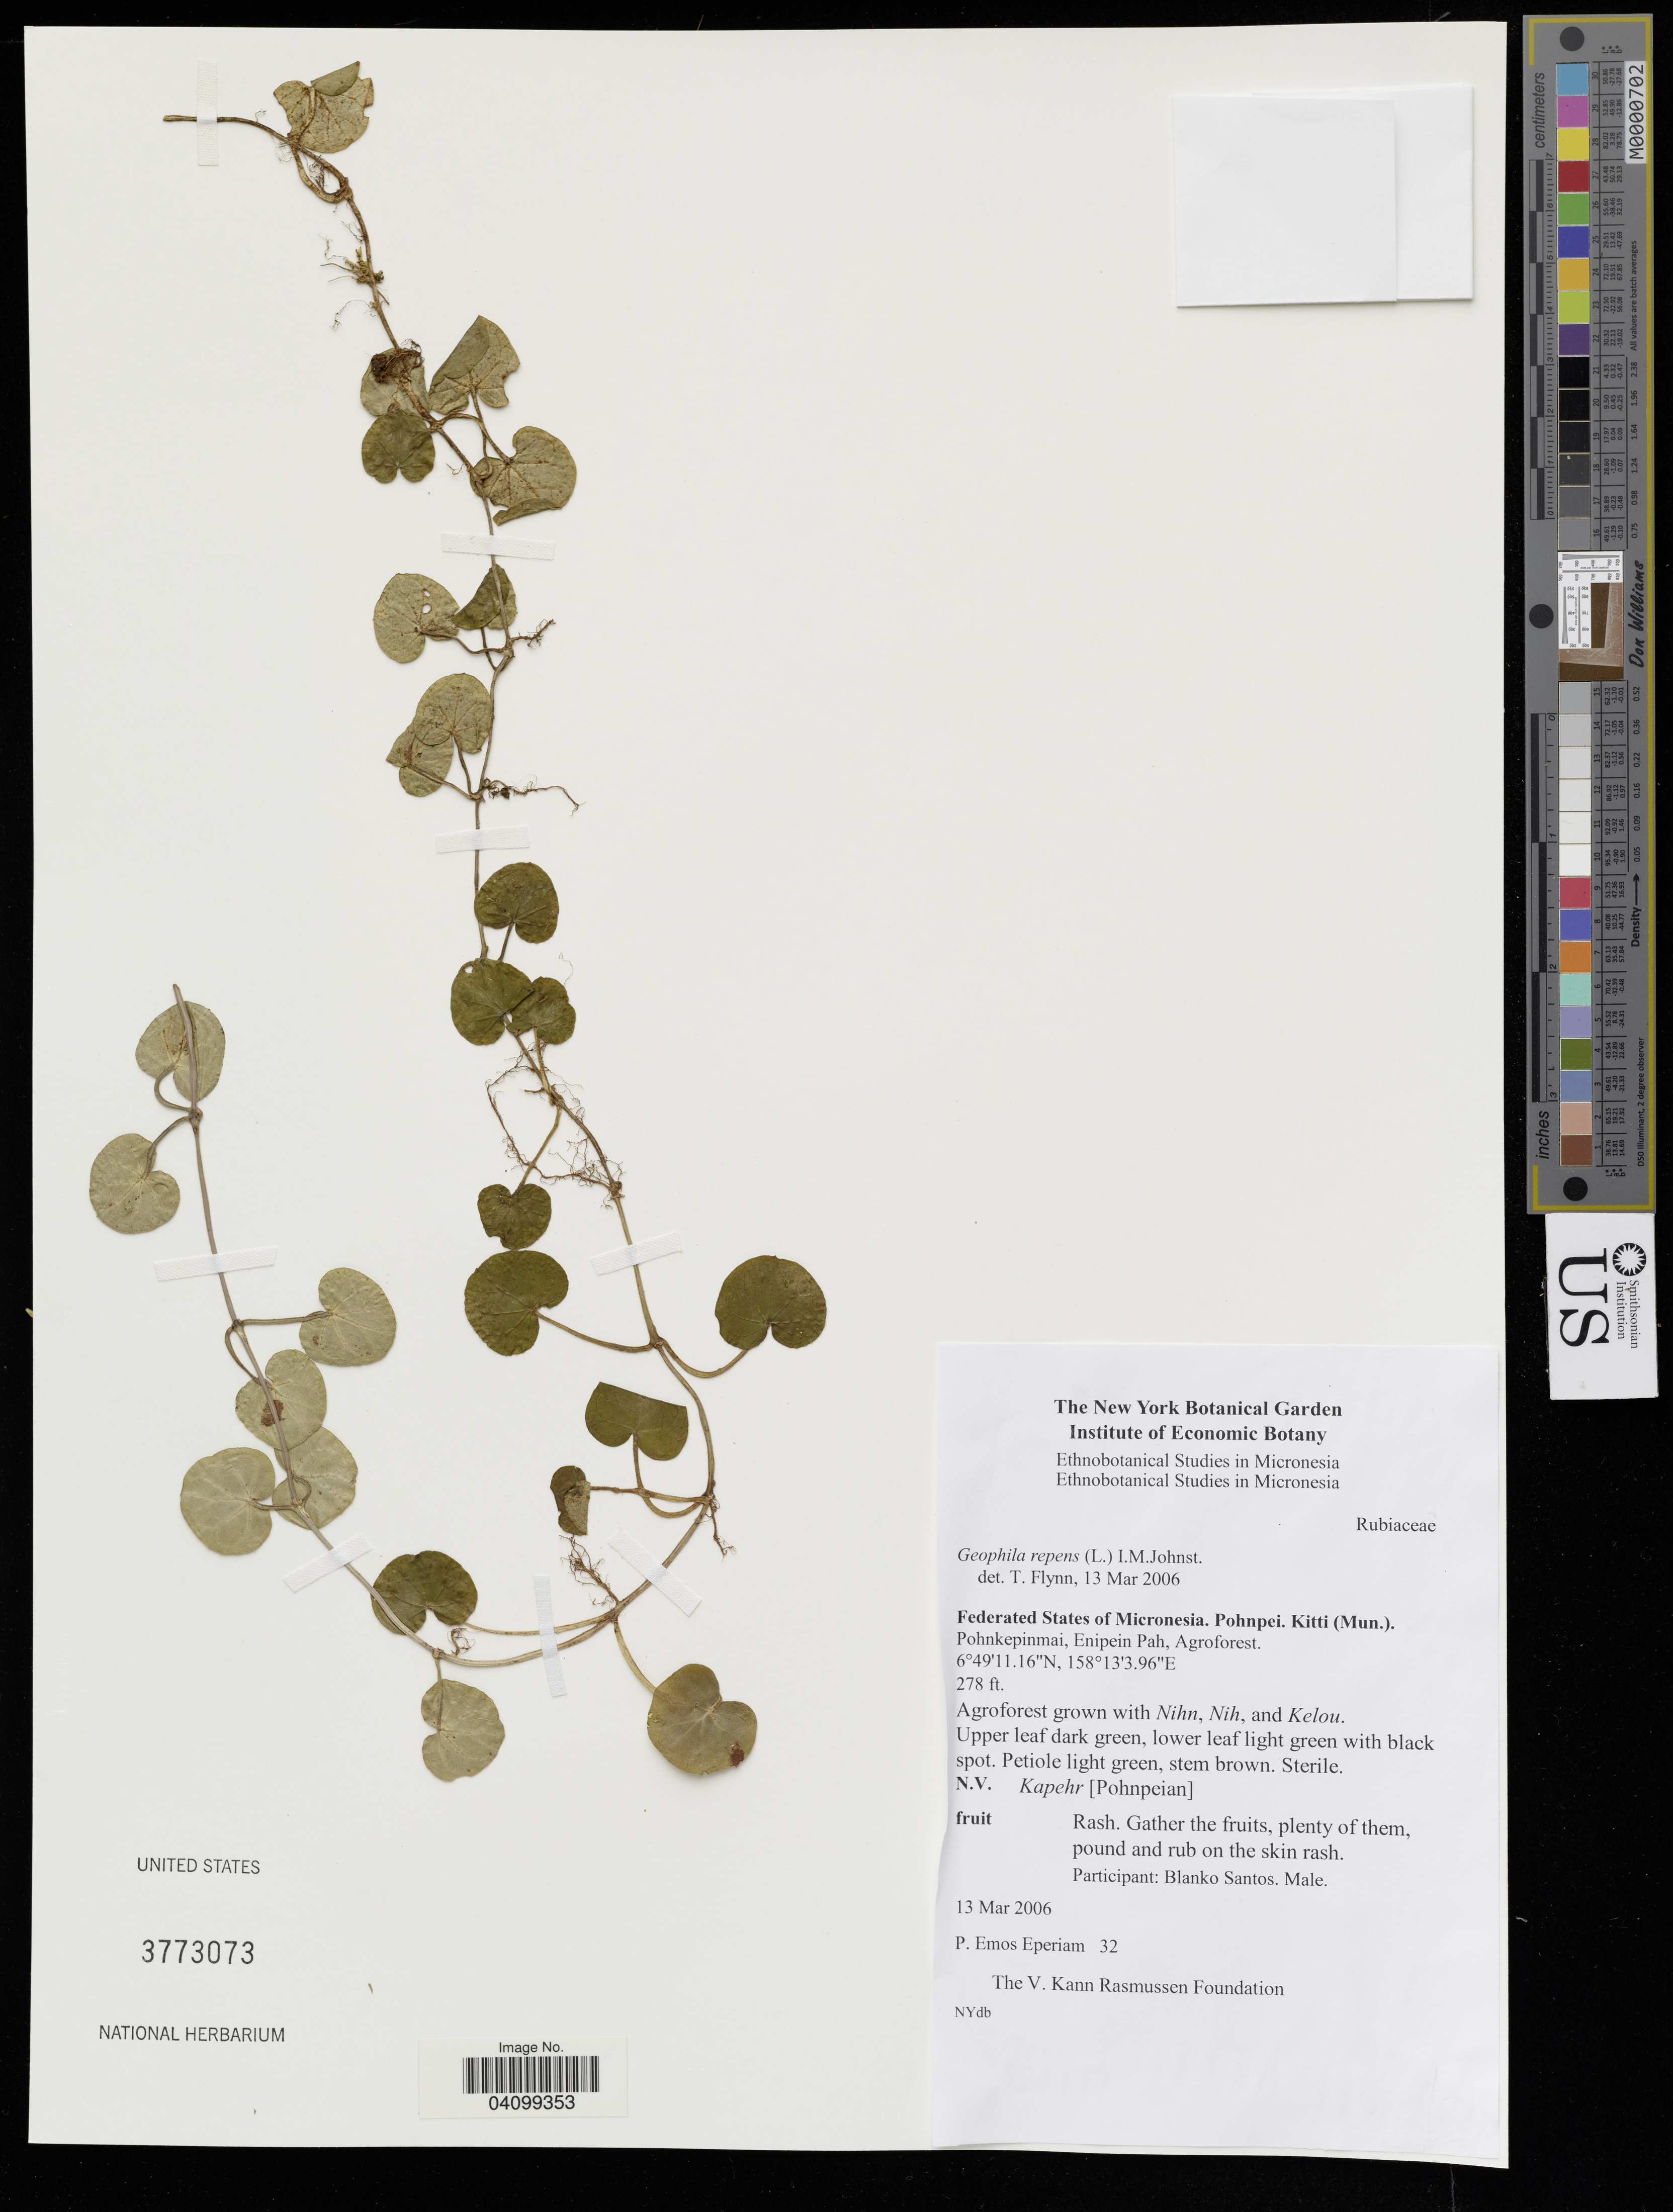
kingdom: Plantae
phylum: Tracheophyta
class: Magnoliopsida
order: Gentianales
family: Rubiaceae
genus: Geophila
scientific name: Geophila repens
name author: (L.) I.M. Johnst.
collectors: P. Eperiam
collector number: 32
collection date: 2006-03-13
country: Micronesia, Federated States of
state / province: Pohnpei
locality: Kitti (Mun.). Pohnkepinmai, Enipein Pah, Agroforest.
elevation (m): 85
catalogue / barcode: US 3773073